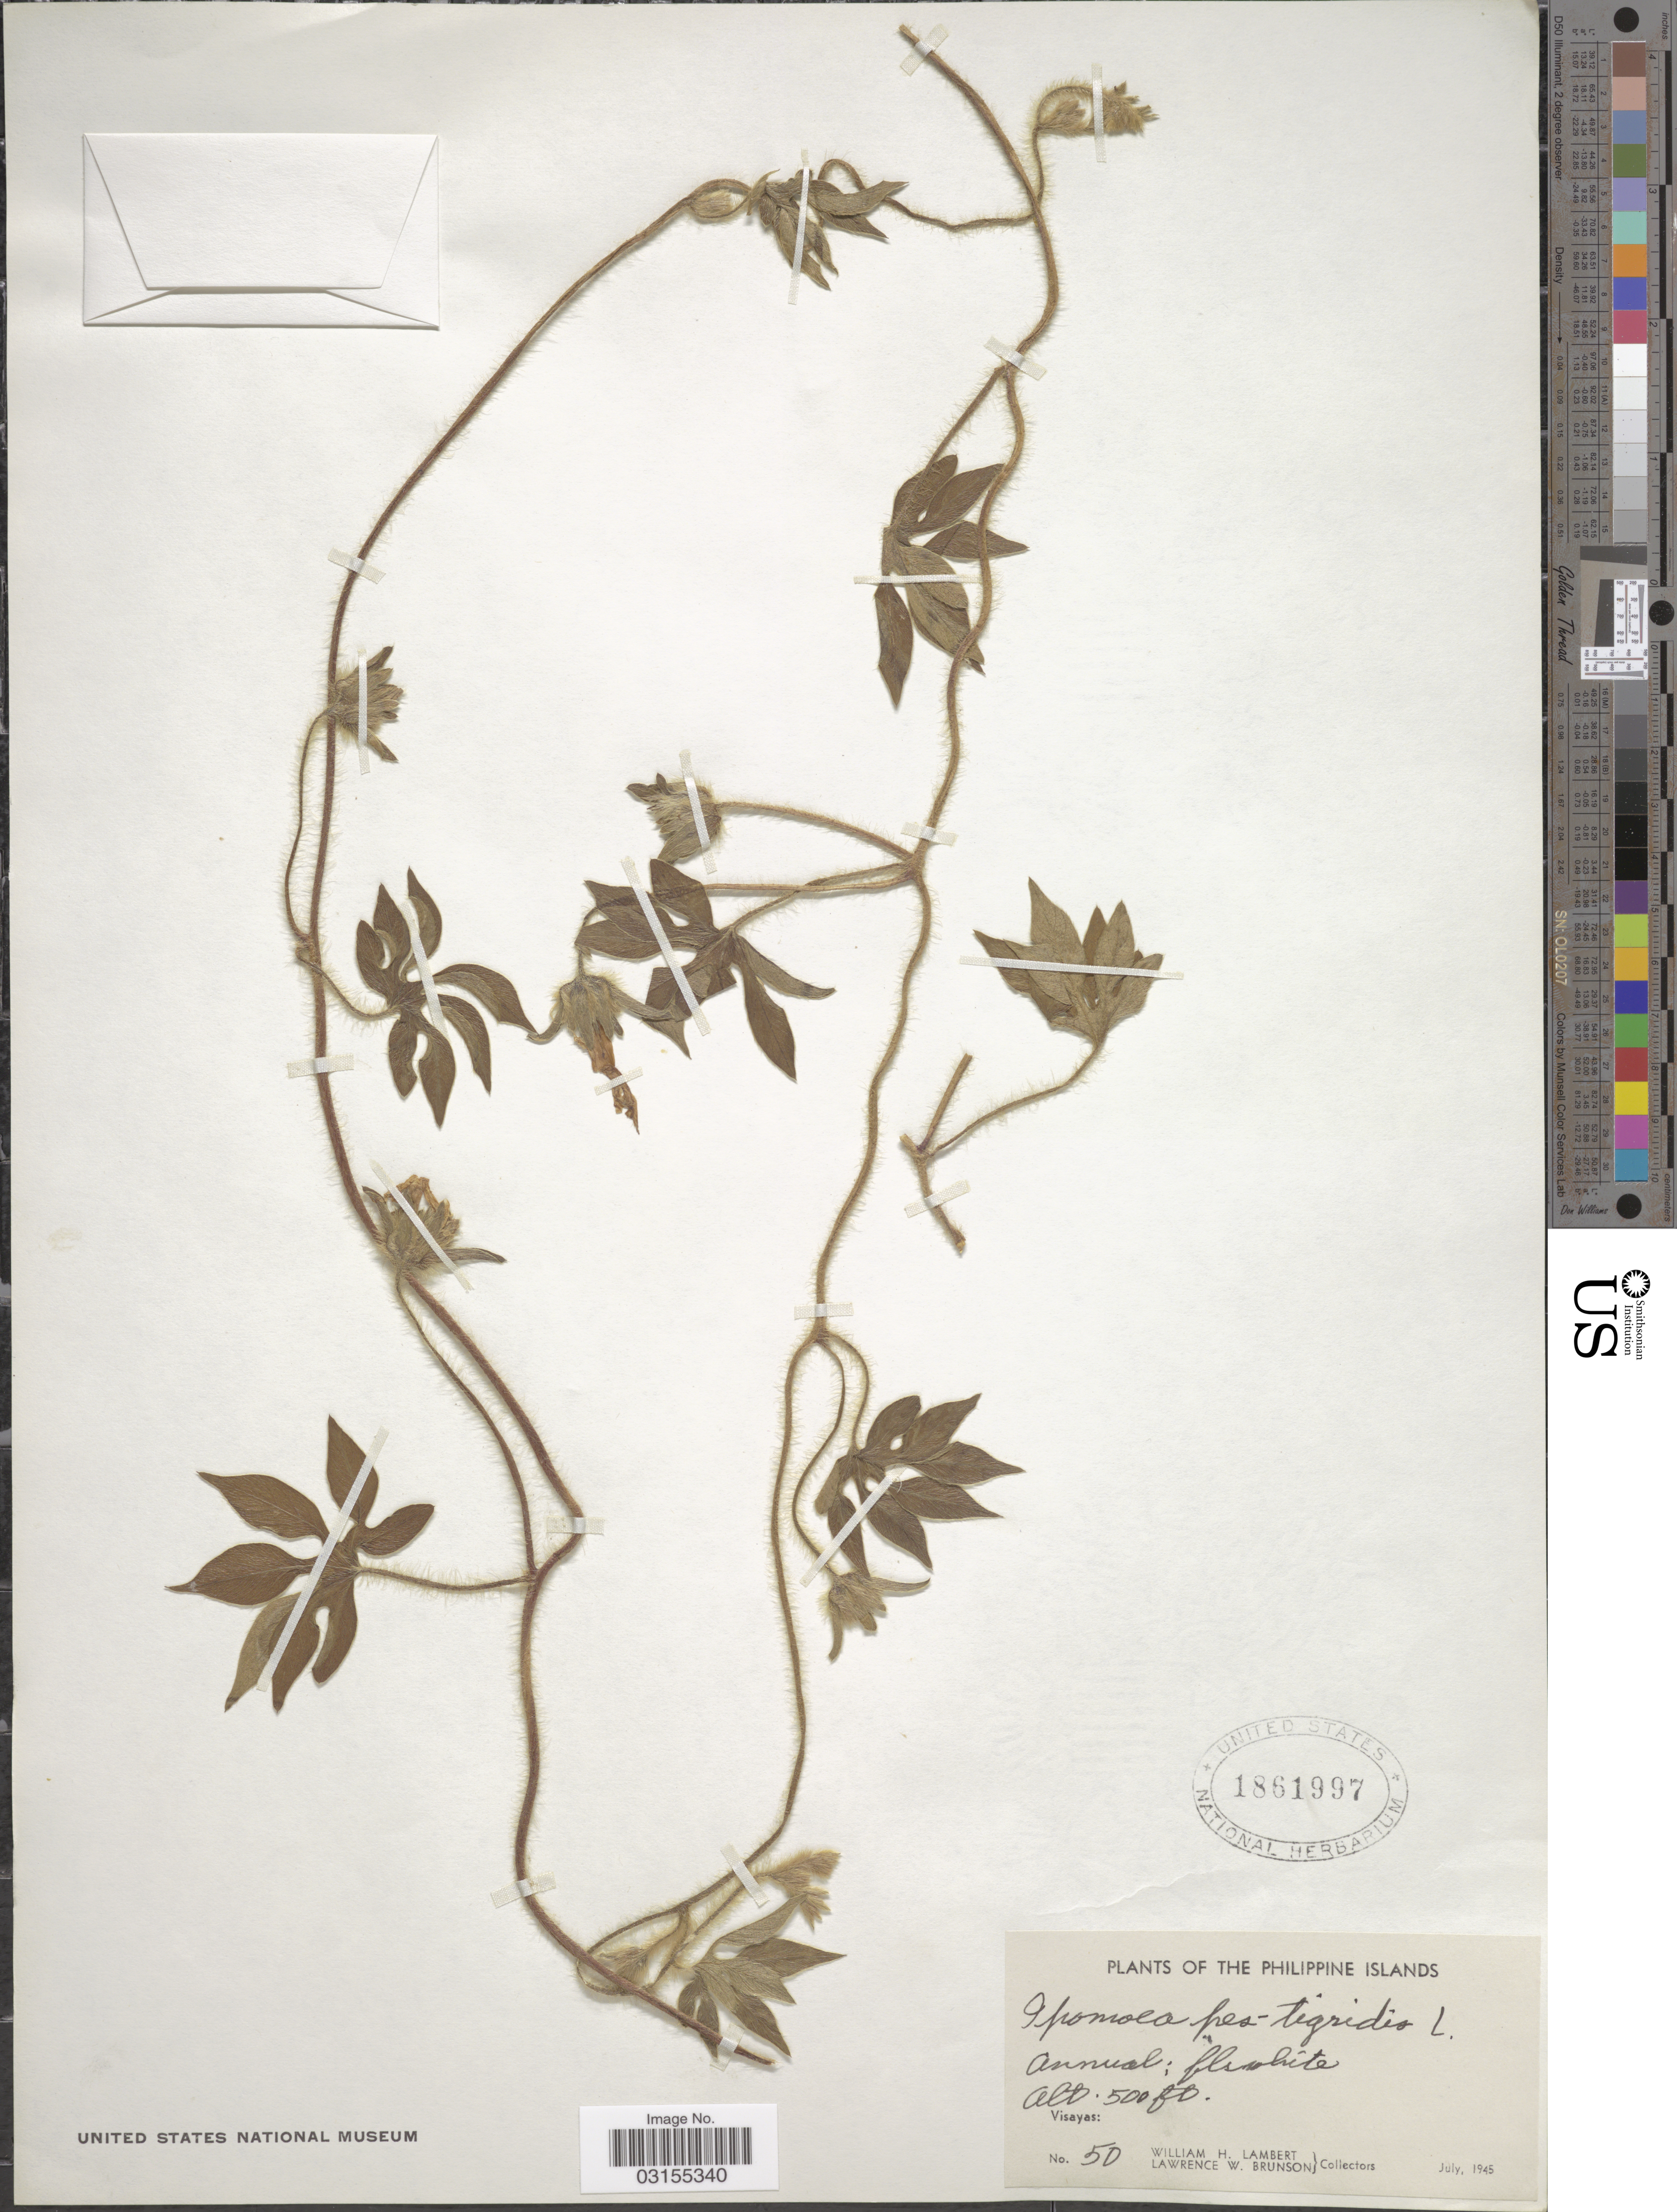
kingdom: Plantae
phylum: Tracheophyta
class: Magnoliopsida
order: Solanales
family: Convolvulaceae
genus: Ipomoea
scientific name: Ipomoea pes-tigridis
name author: L.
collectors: W. Lambert & L. Brunson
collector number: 50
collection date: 1945-07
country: Philippines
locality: The Philippine Islands. Visayas.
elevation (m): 152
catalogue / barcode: US 1861997